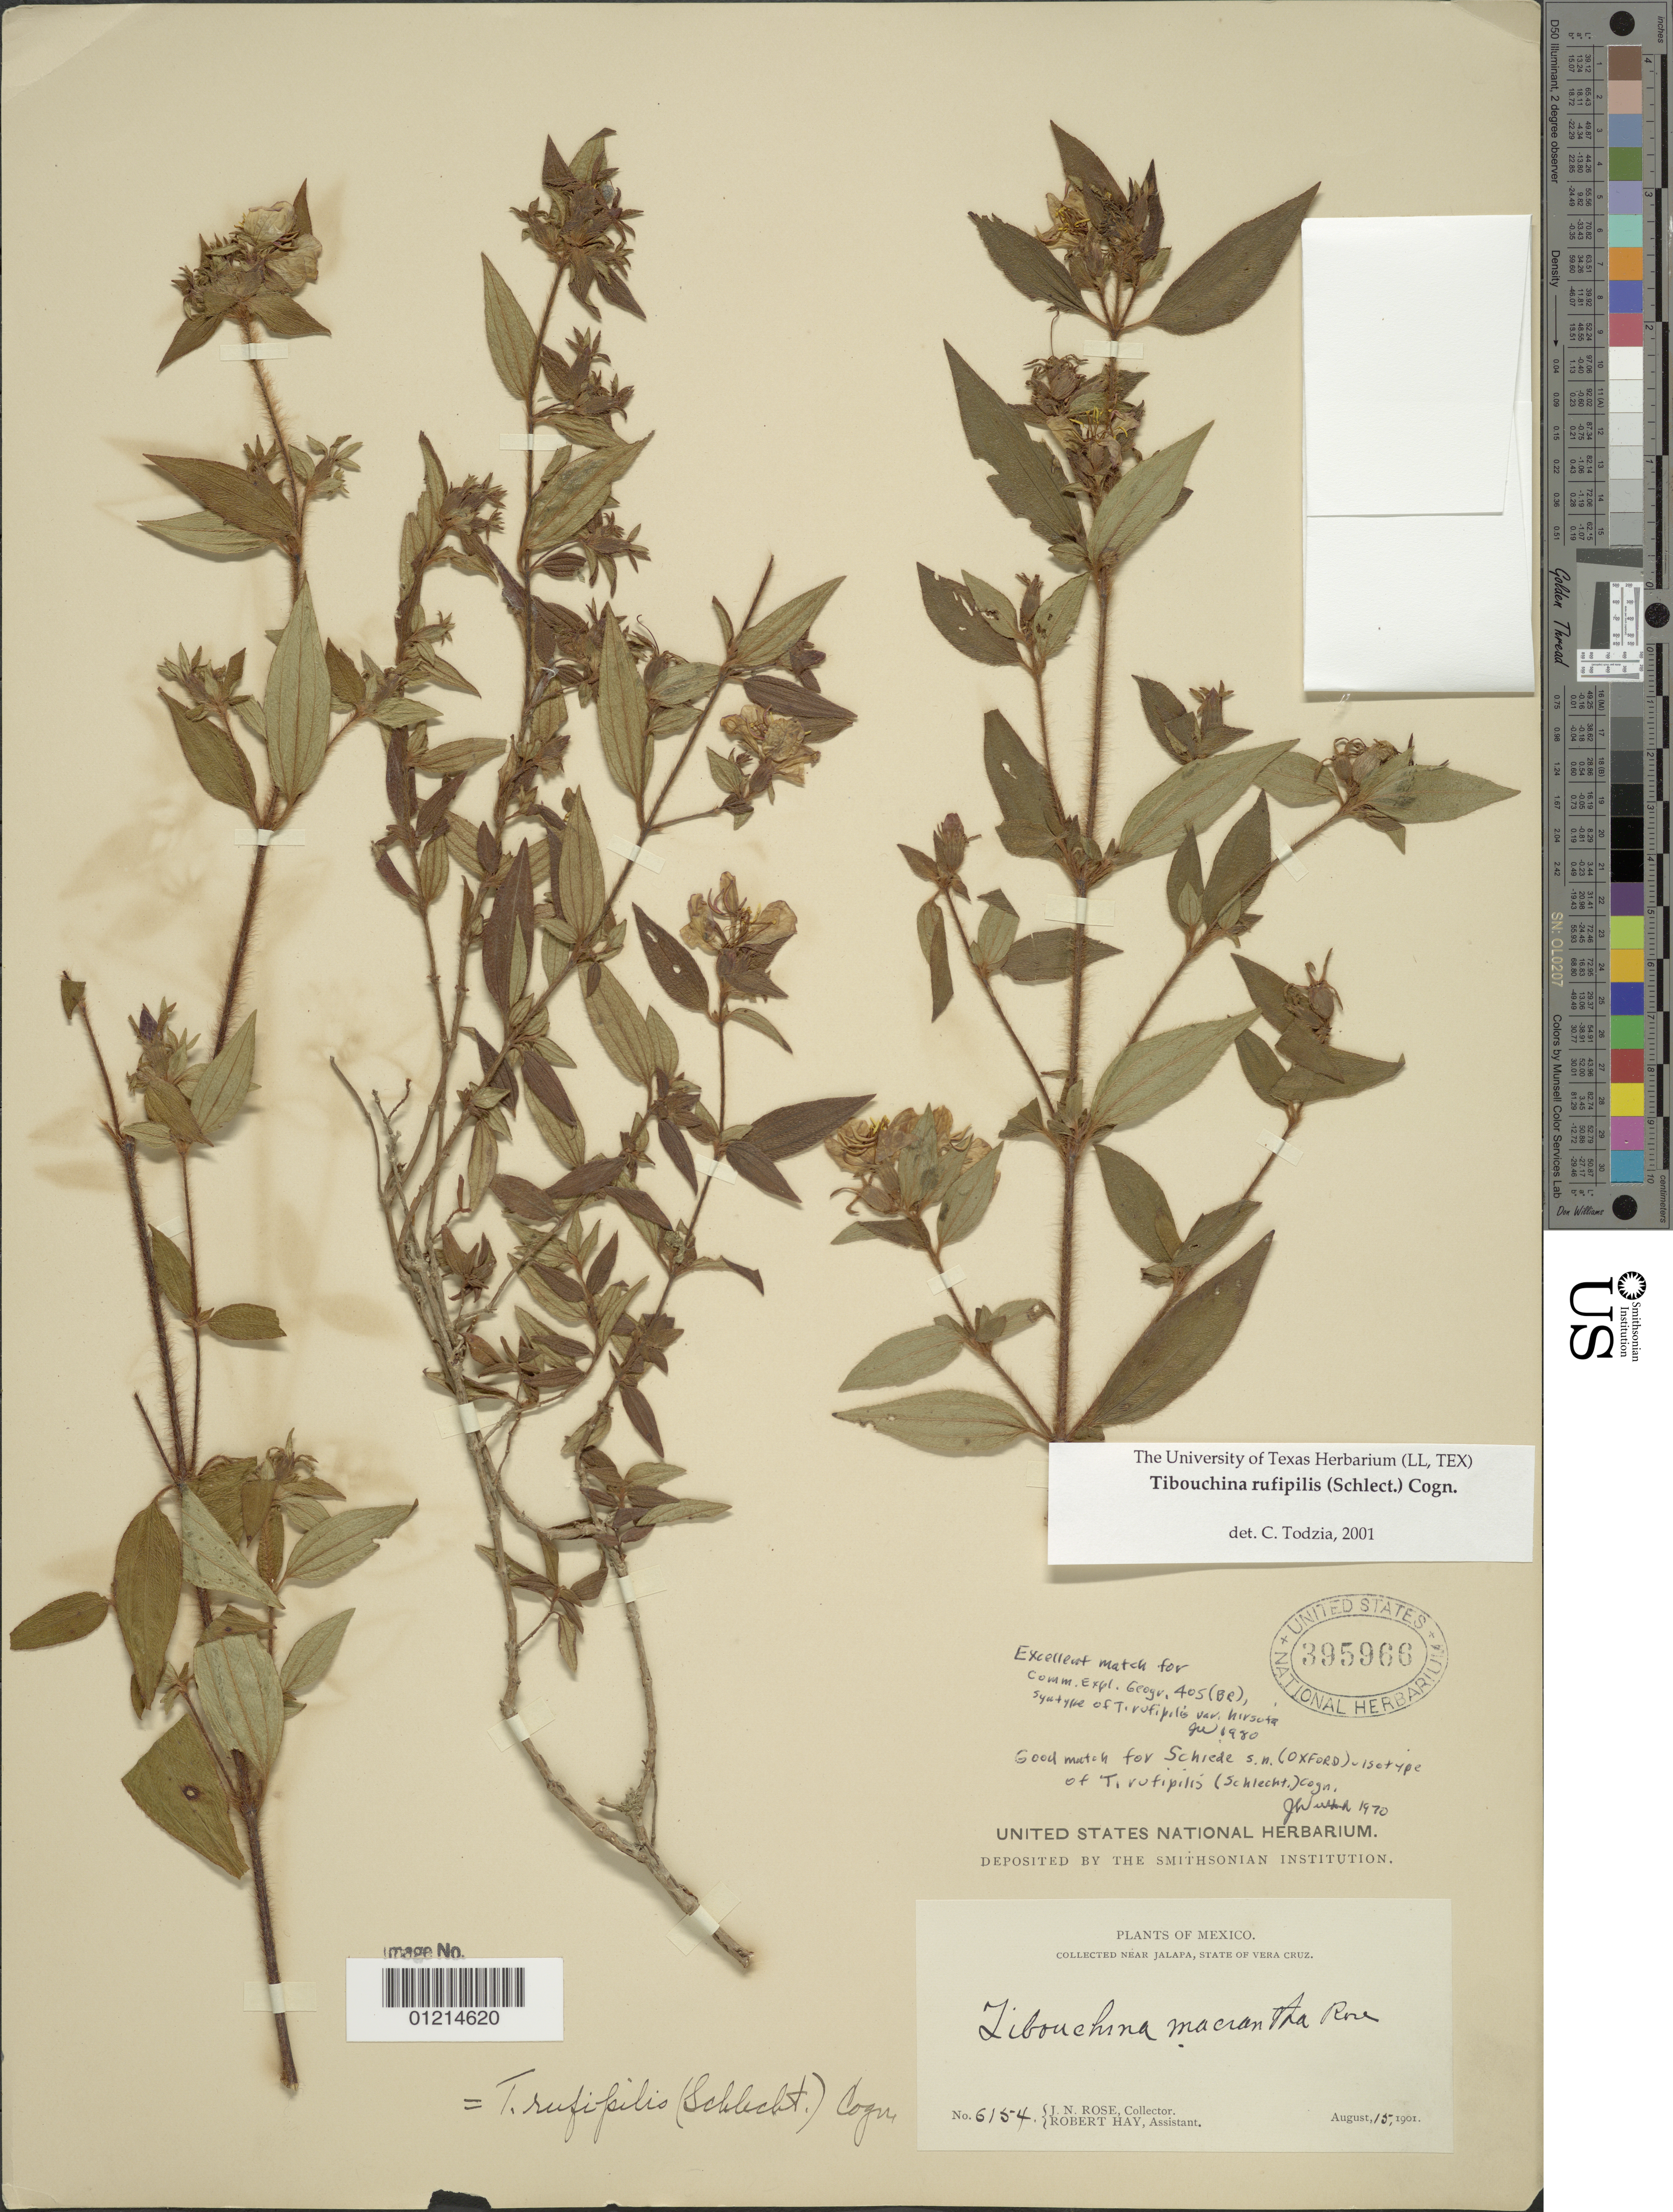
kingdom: Plantae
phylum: Tracheophyta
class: Magnoliopsida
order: Myrtales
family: Melastomataceae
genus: Chaetogastra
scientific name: Chaetogastra rufipilis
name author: (Schltdl.) Walp.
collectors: J. N. Rose & R. Hay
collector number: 6154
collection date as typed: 15 Aug 1901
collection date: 1901-08-15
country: Mexico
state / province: Veracruz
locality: Near Jalapa, State of Veracruz.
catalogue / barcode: US 395966